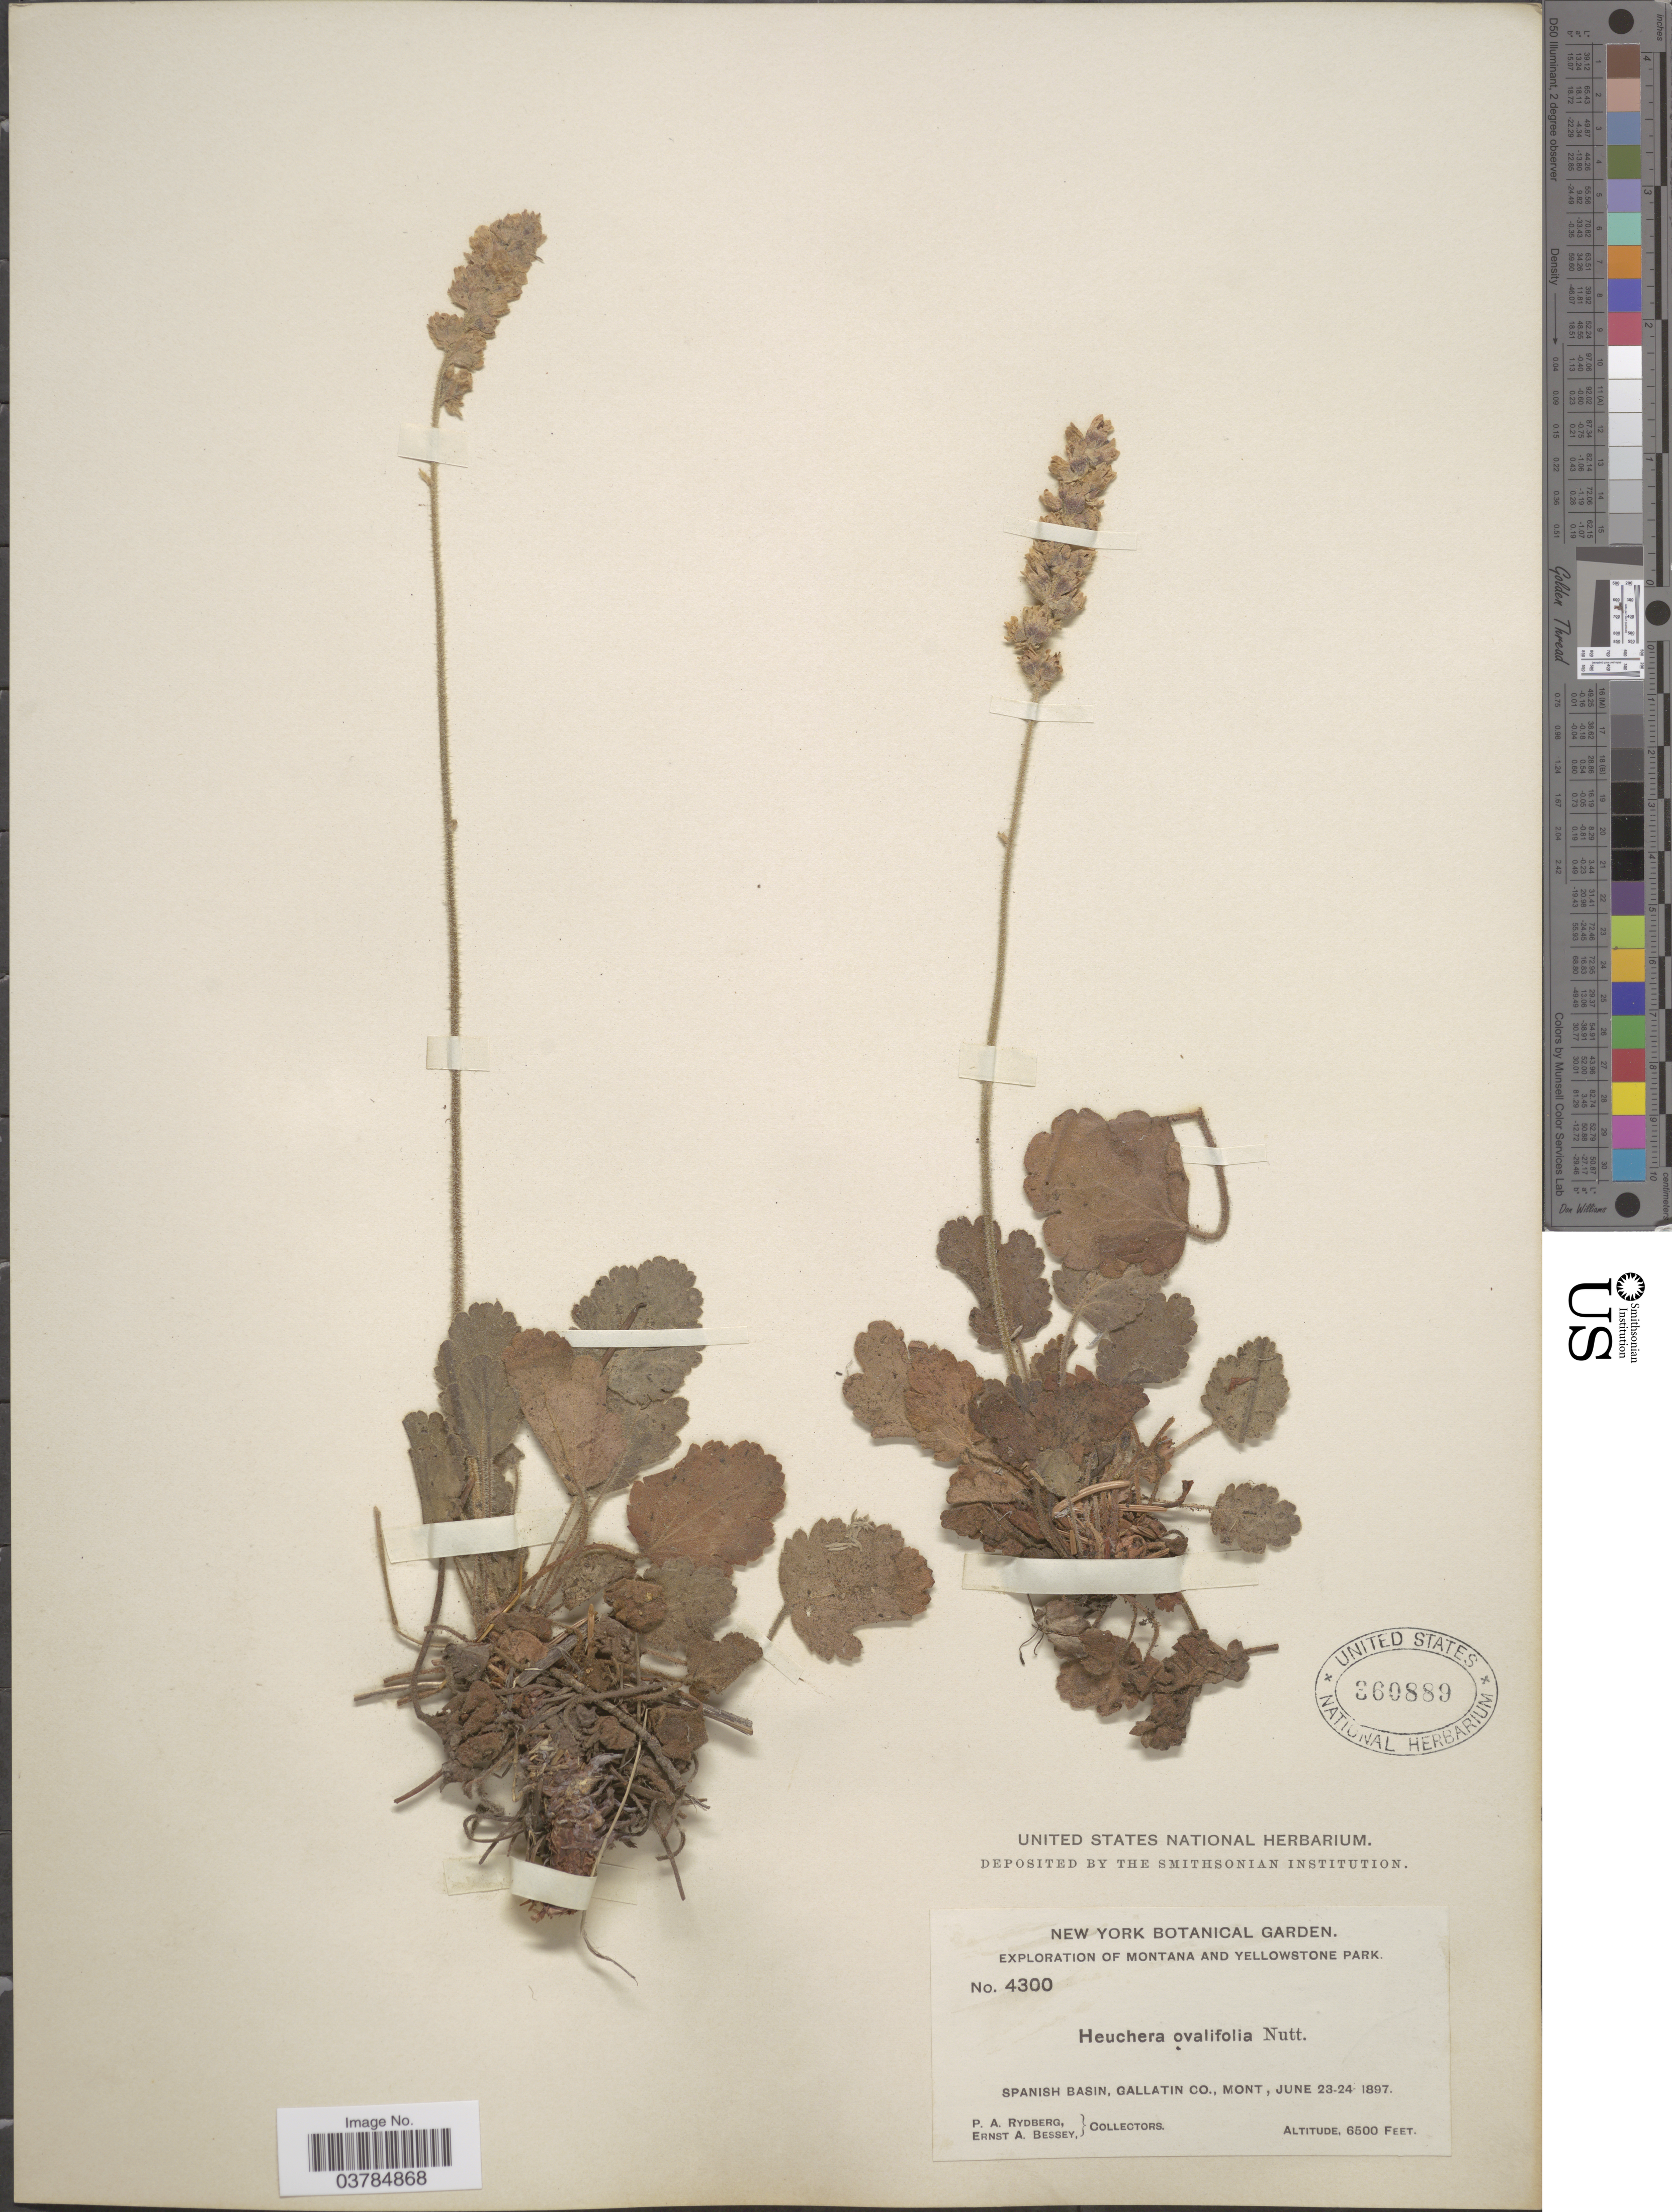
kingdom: Plantae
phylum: Tracheophyta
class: Magnoliopsida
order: Saxifragales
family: Saxifragaceae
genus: Heuchera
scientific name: Heuchera ovalifolia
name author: Torr. & A. Gray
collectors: P. A. Rydberg & E. A. Bessey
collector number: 4300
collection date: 1897-06-23/1897-06-24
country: United States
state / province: Montana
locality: Exploration of Montana and Yellowstone Park. Spanish Basin, Gallatin Co.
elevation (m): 1981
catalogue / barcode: US 360889